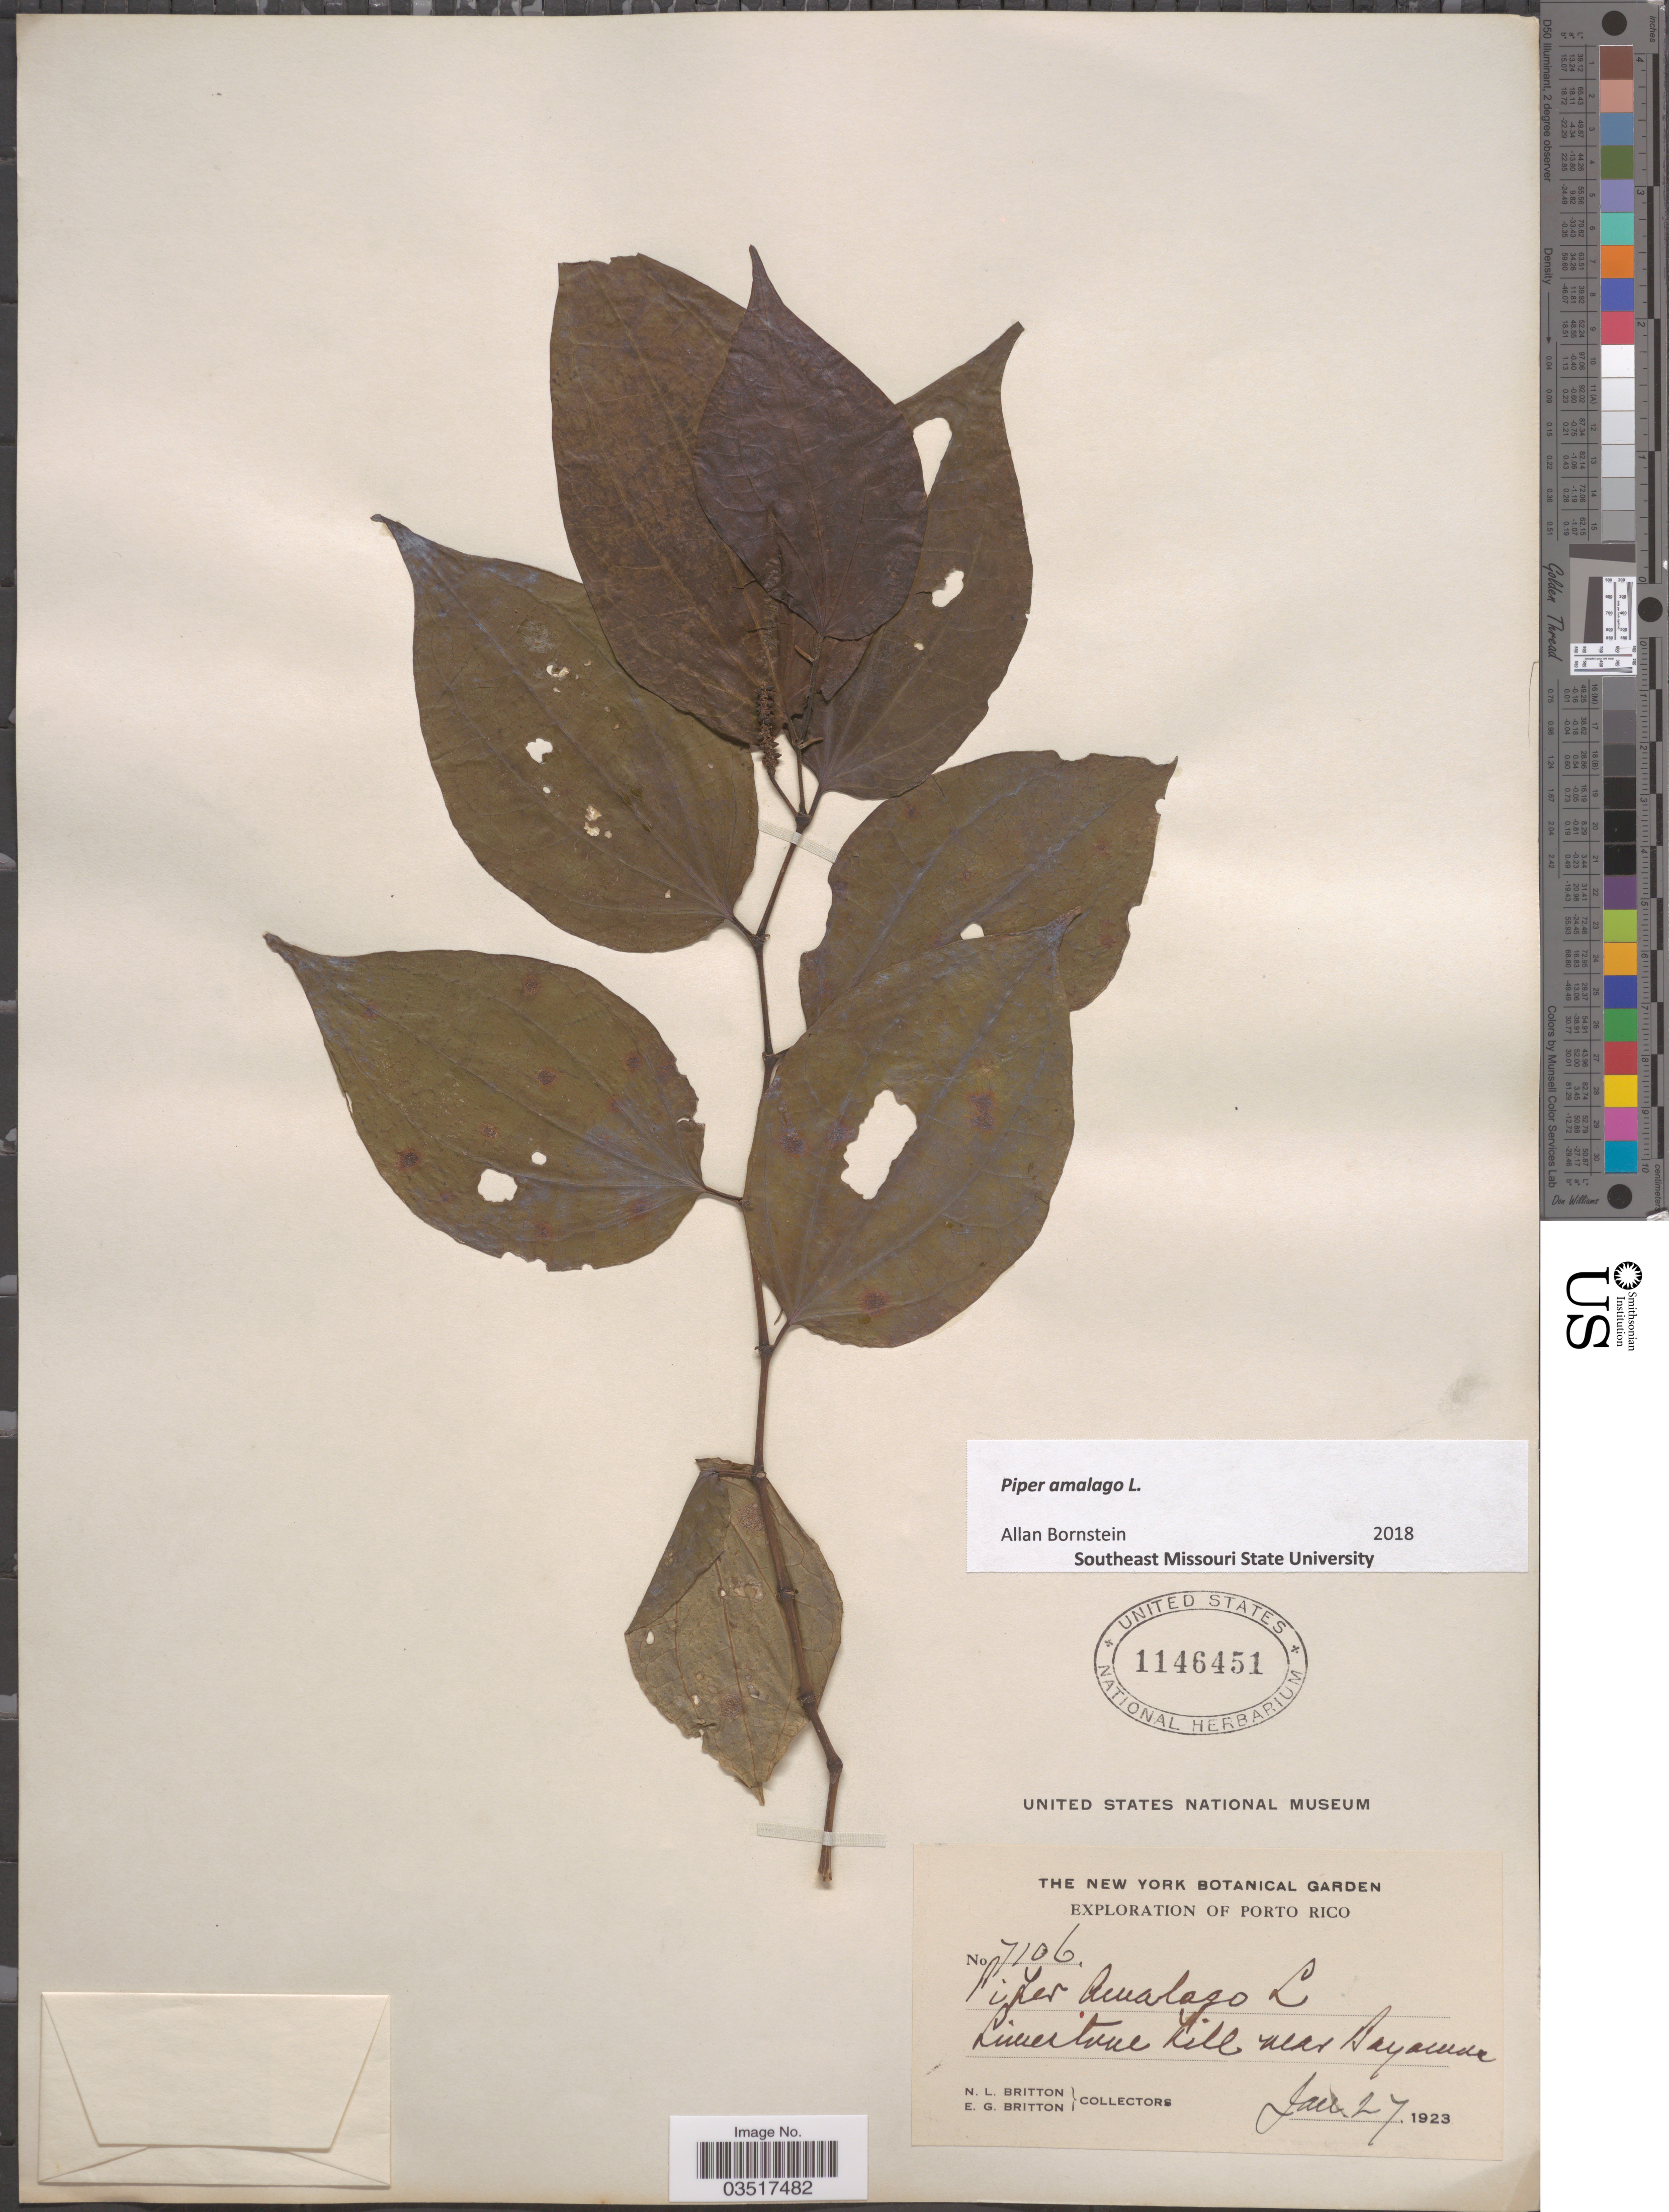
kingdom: Plantae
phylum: Tracheophyta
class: Magnoliopsida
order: Piperales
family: Piperaceae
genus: Piper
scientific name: Piper amalago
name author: L.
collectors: N. Britton & E. G. Britton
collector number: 7106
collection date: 1923-01-27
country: Puerto Rico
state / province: Bayamón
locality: Porto Rico. Limestone hill near Bayamon.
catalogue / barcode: US 1146451